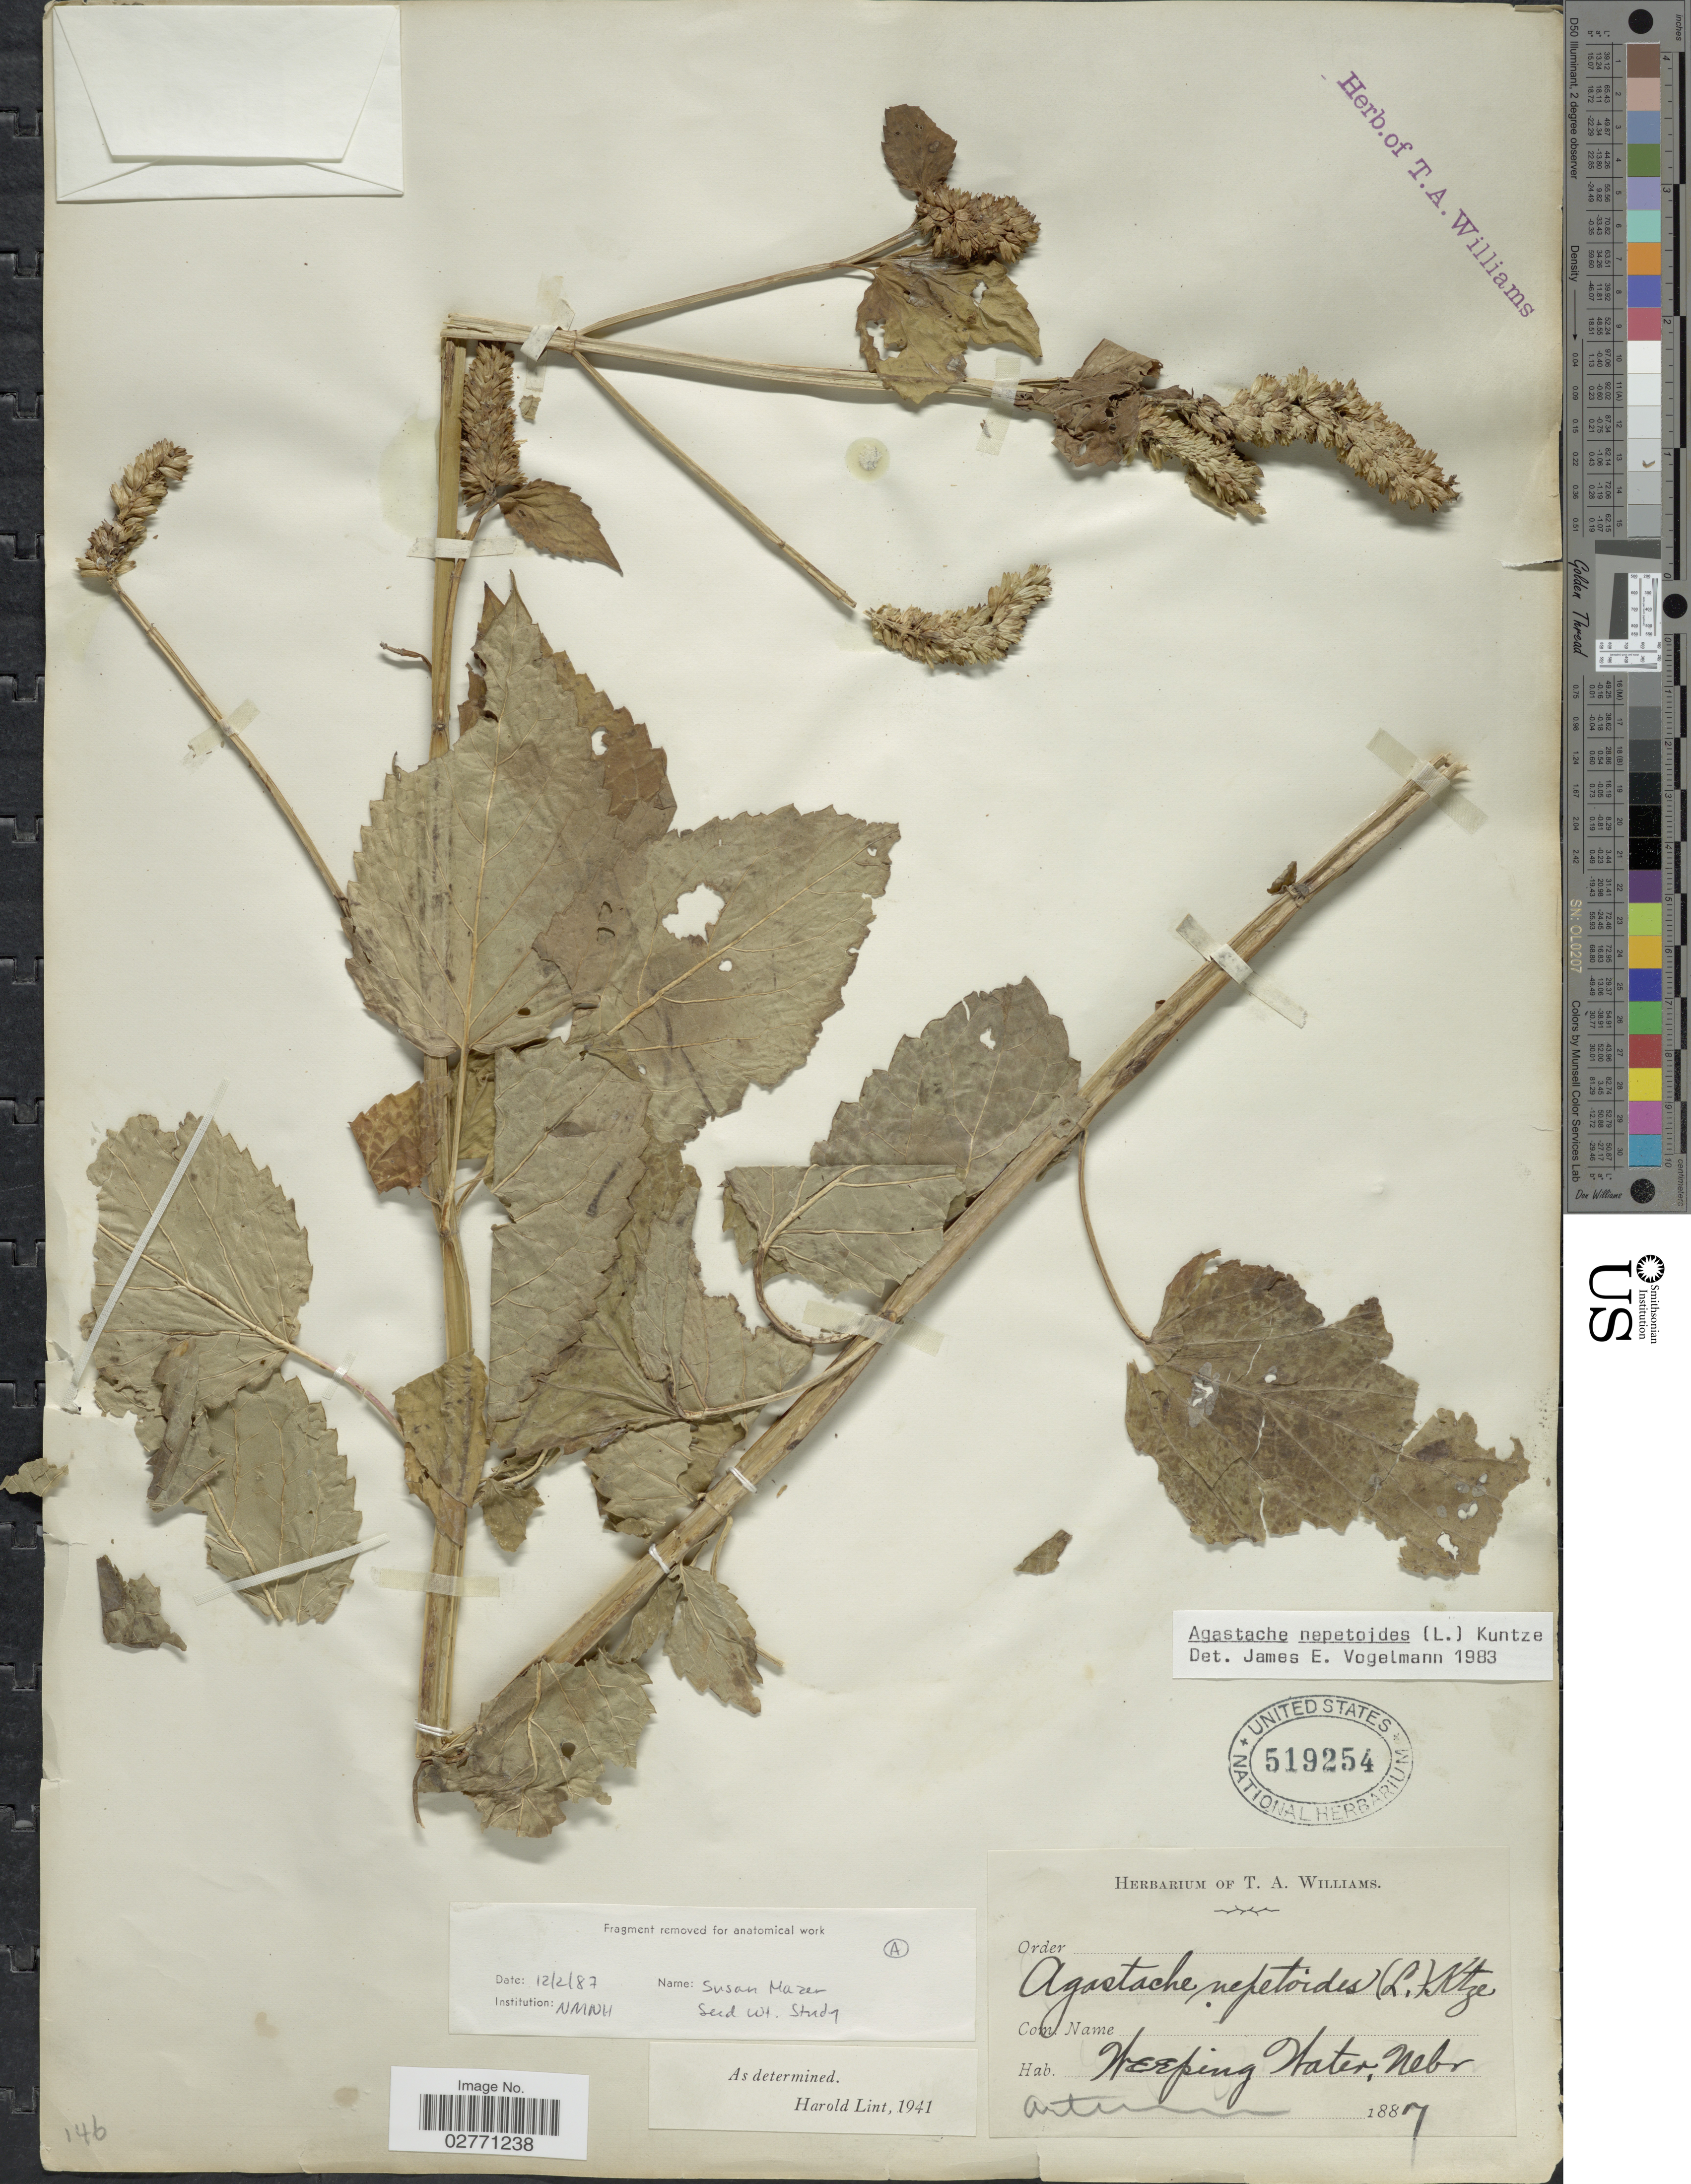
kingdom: Plantae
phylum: Tracheophyta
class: Magnoliopsida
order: Lamiales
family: Lamiaceae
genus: Agastache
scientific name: Agastache nepetoides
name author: (L.) Kuntze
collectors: T. A. Williams (herbarium)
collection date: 1887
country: United States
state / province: Nebraska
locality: Weeping Water, Nebr.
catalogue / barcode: US 519254